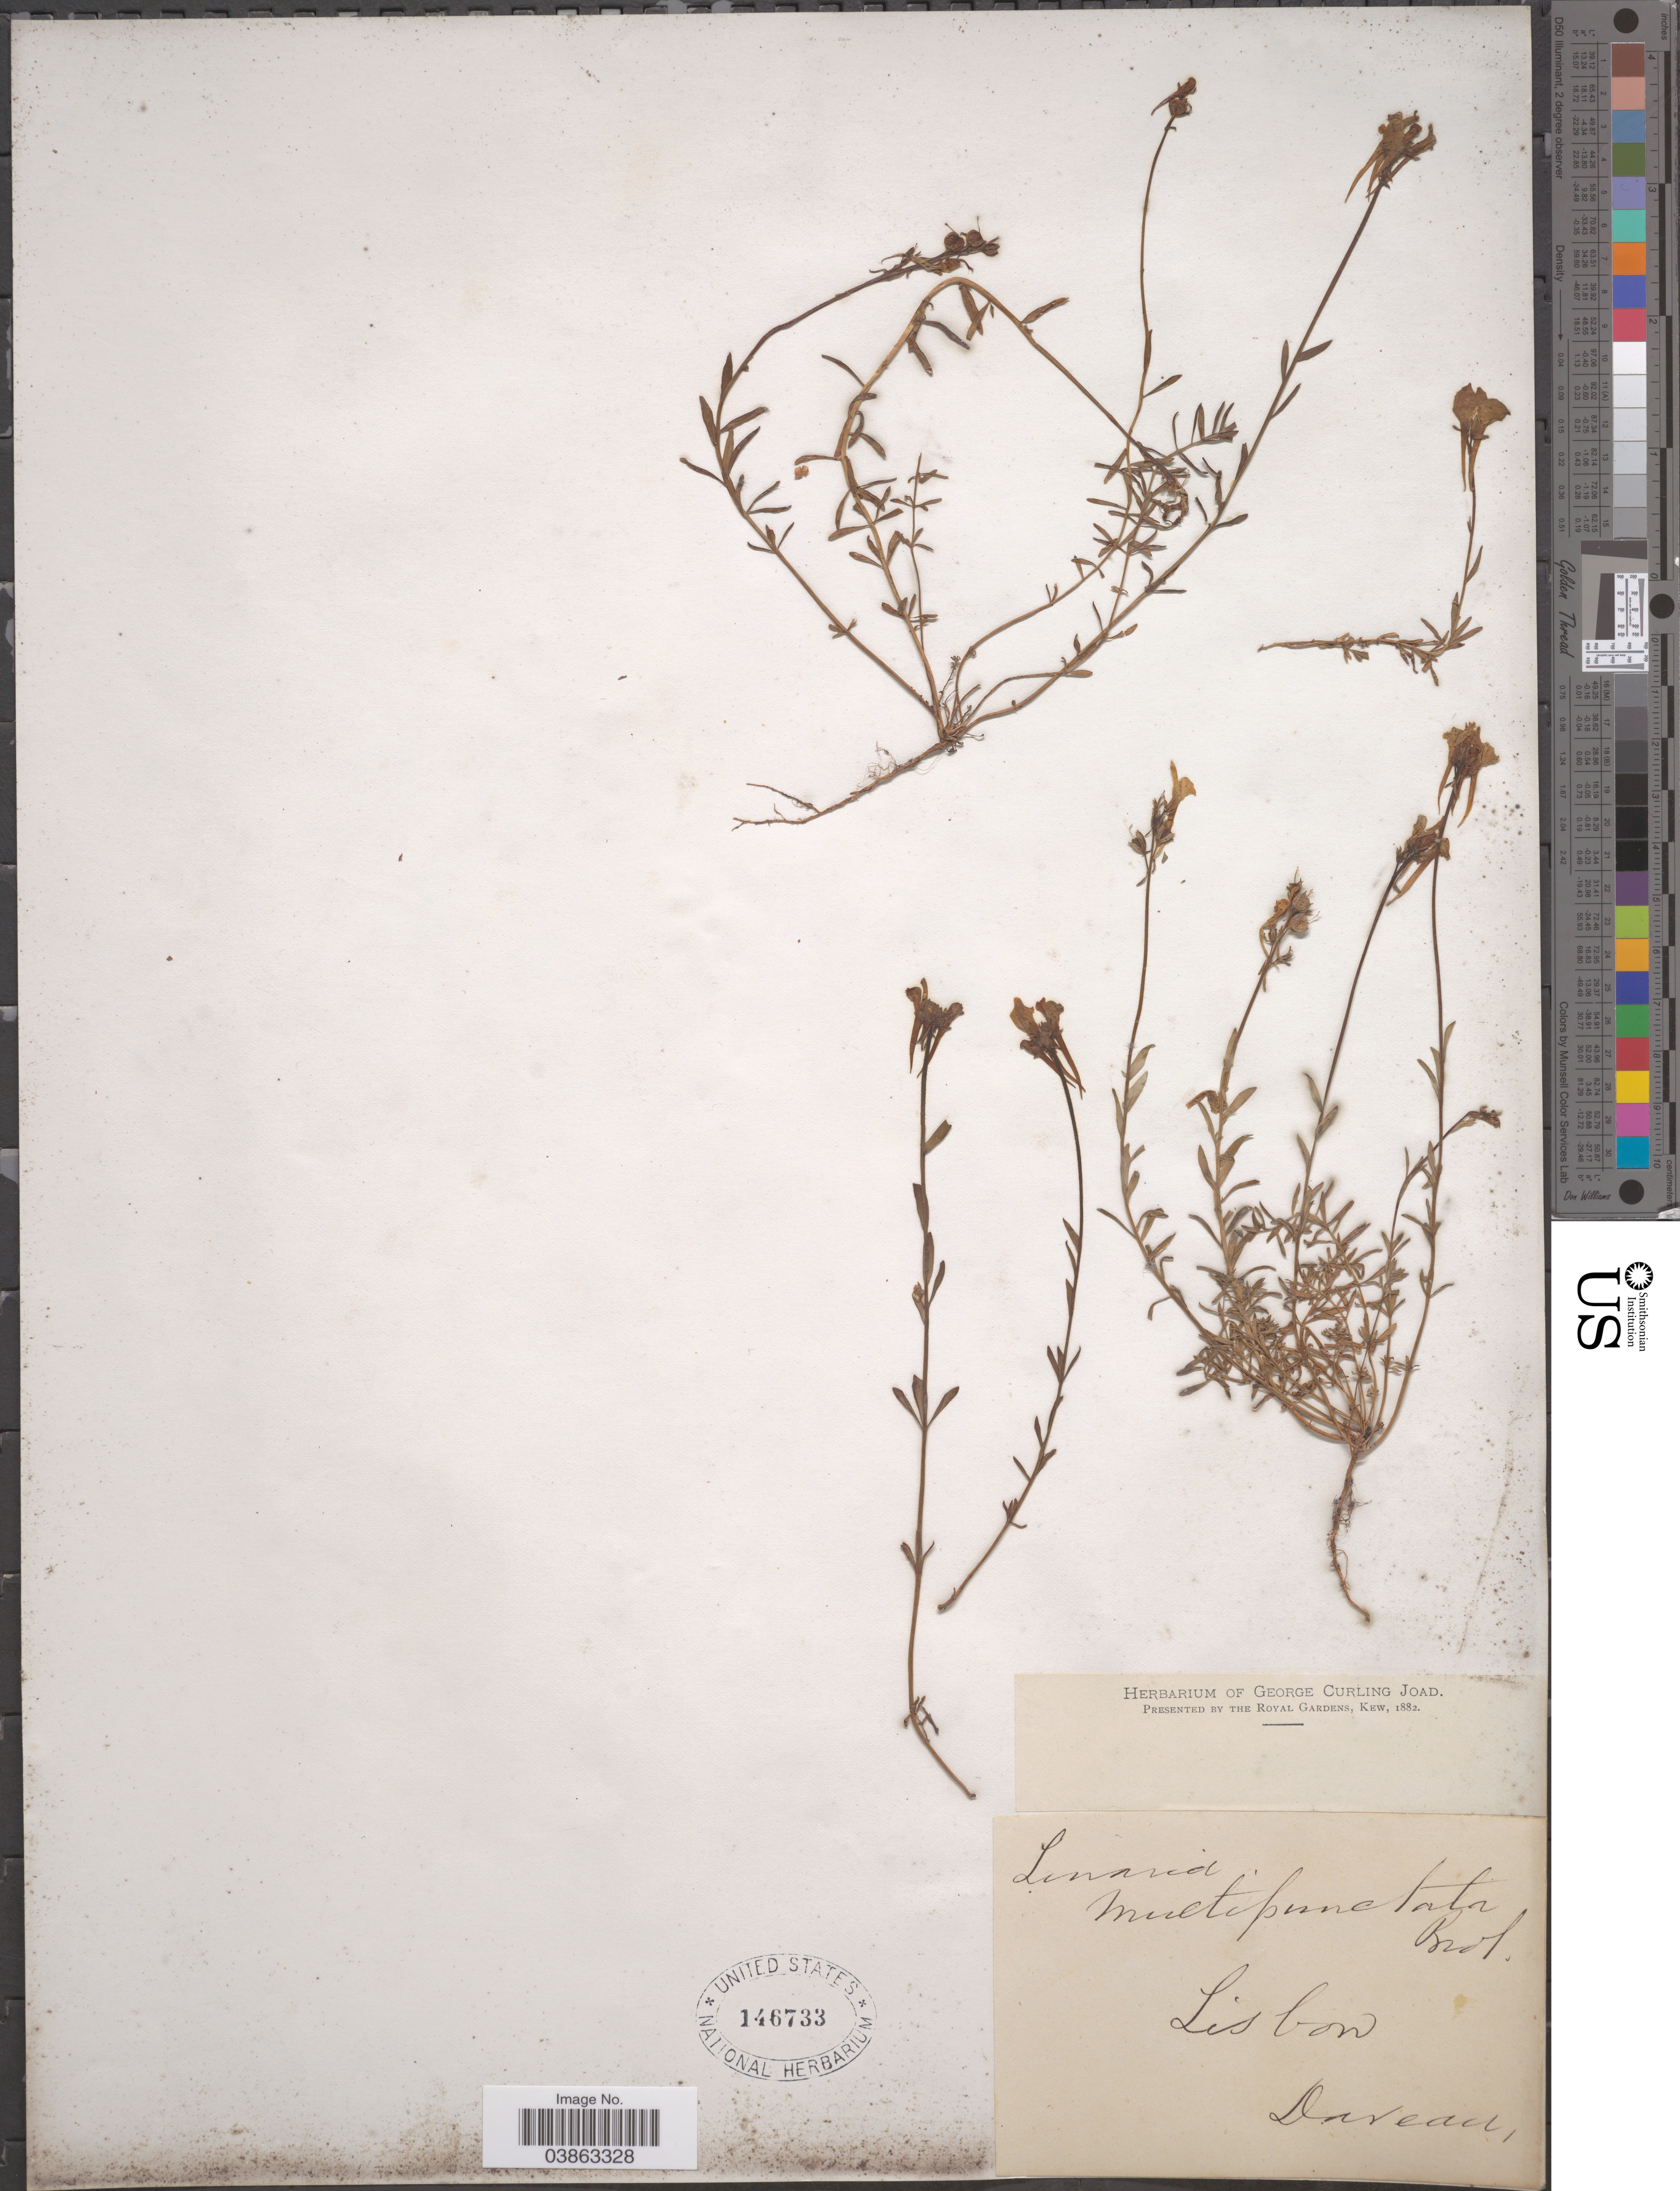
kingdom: Plantae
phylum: Tracheophyta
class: Magnoliopsida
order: Lamiales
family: Plantaginaceae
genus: Linaria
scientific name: Linaria multipunctata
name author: (Brot.) Hoffmanns. & Link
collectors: Daveau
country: Portugal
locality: Lisbon.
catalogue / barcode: US 146733